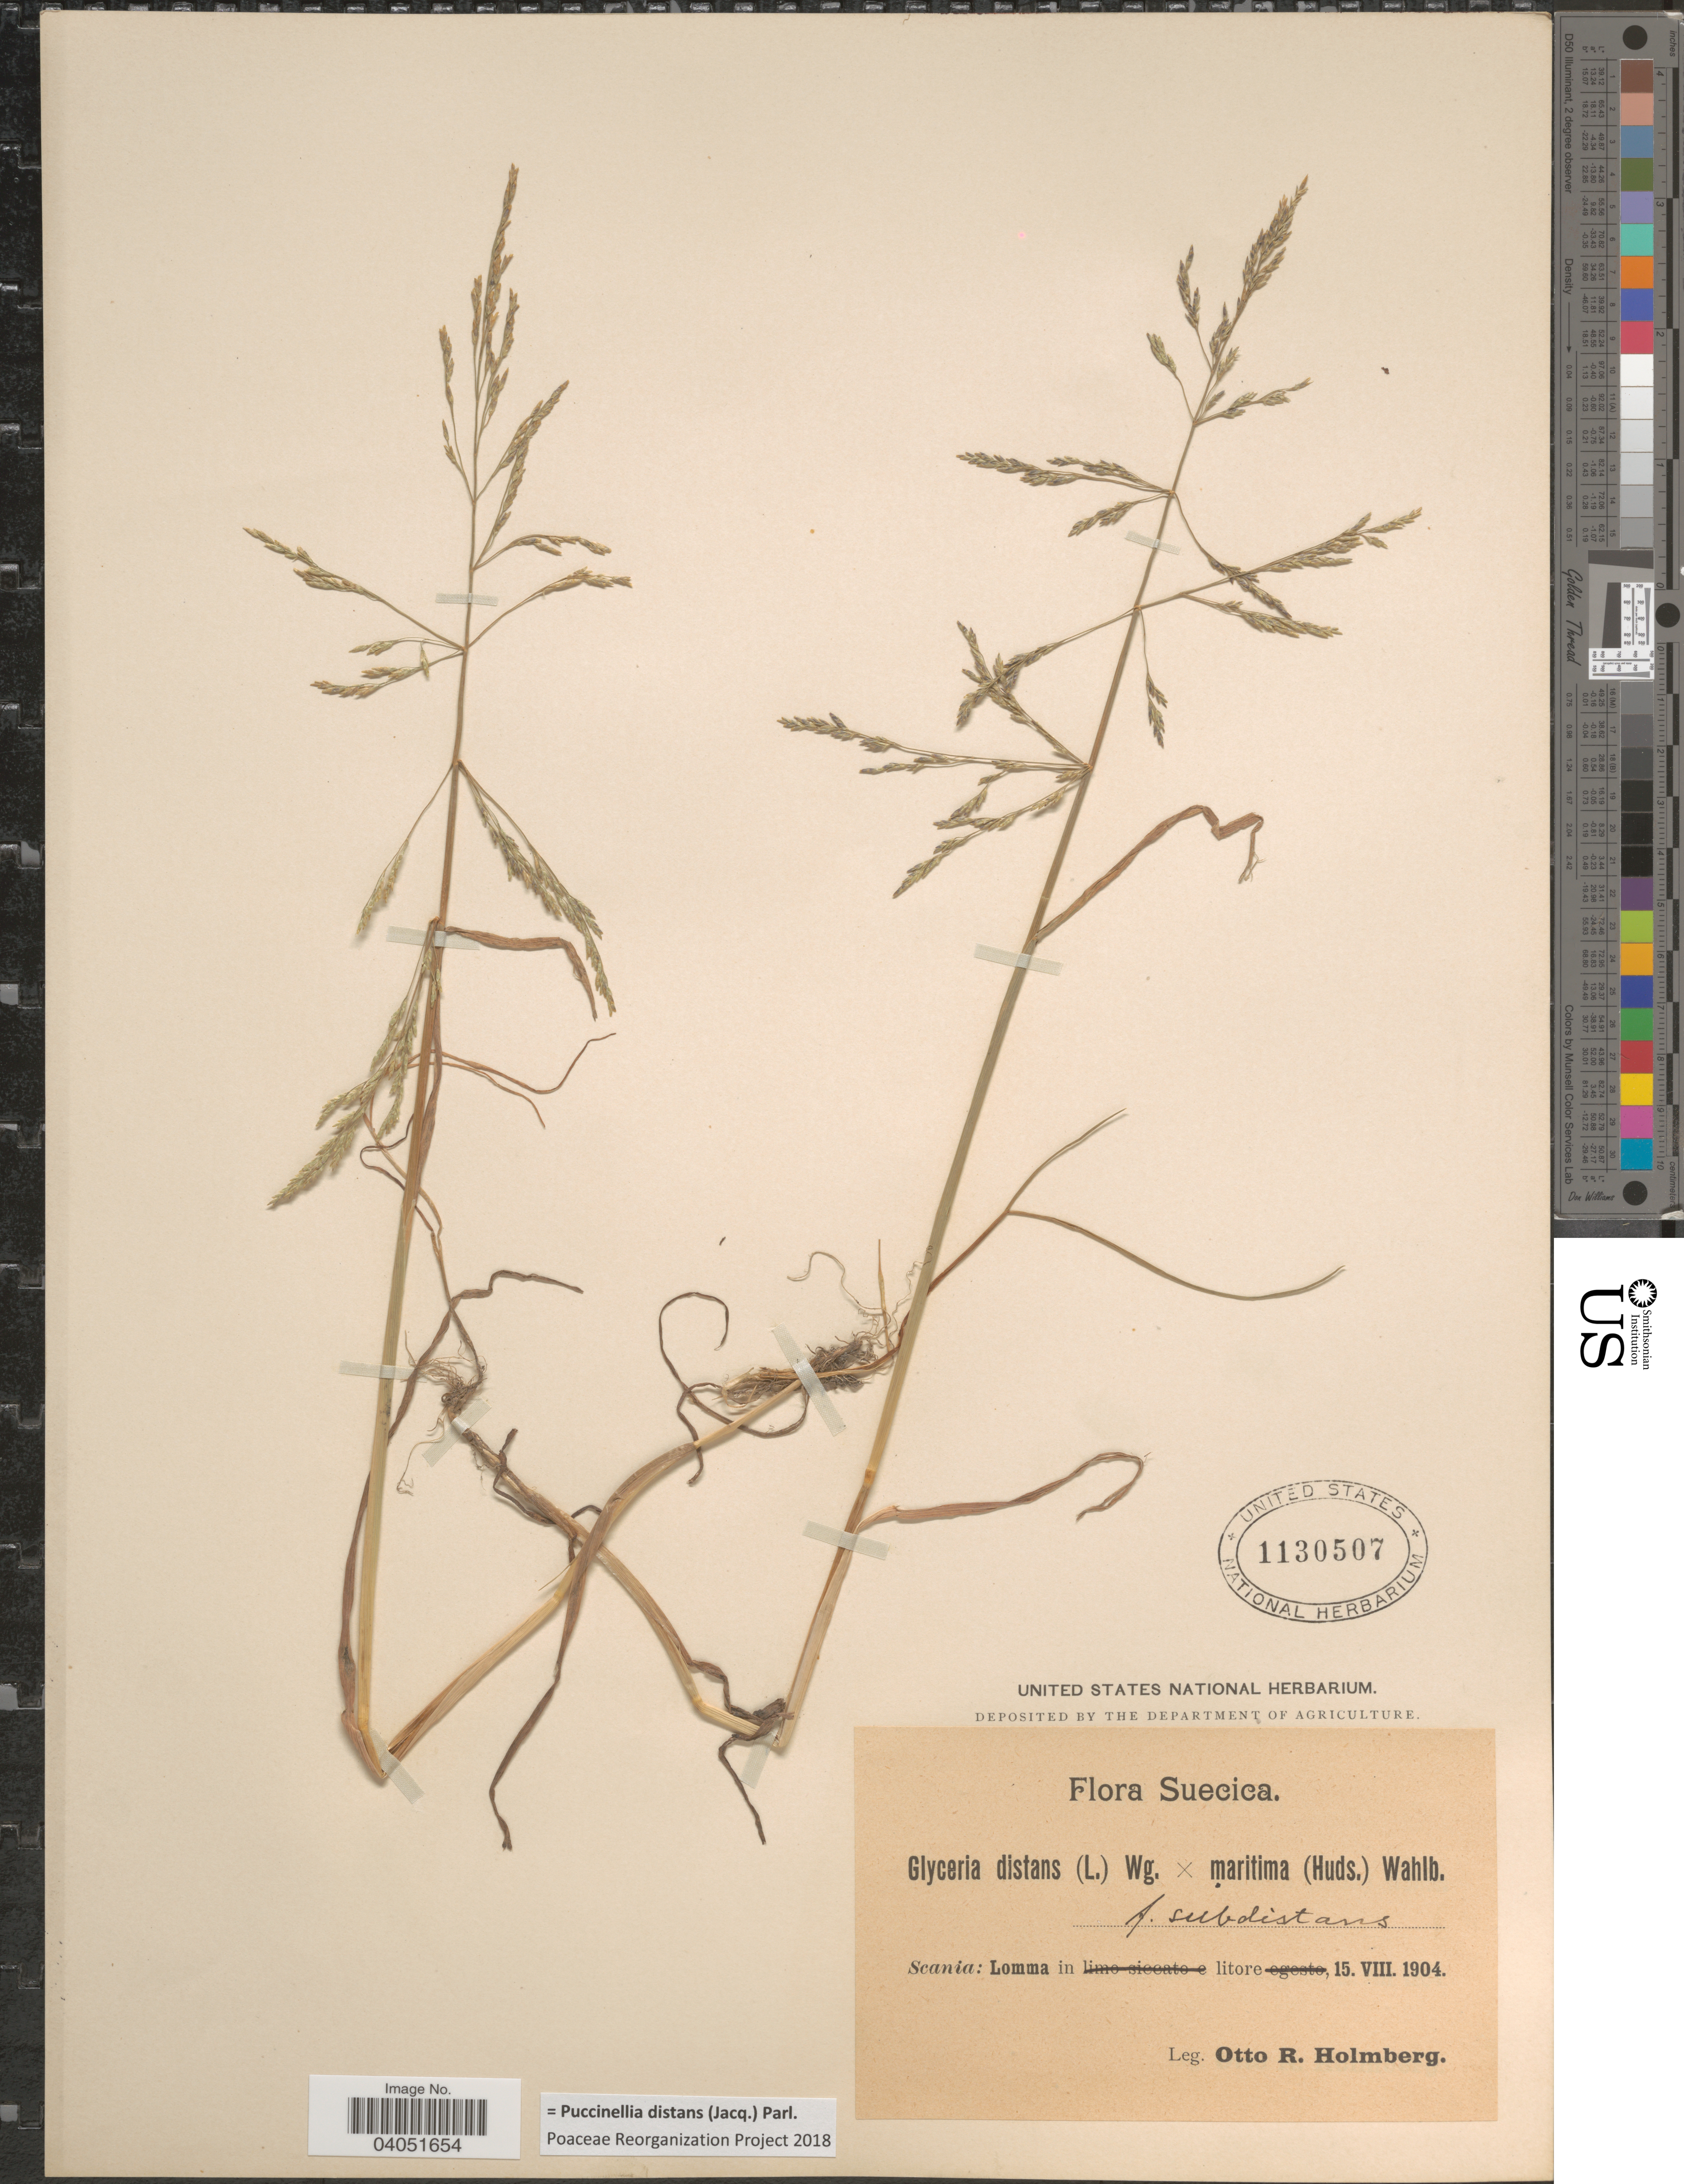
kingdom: Plantae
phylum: Tracheophyta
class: Liliopsida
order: Poales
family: Poaceae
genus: Puccinellia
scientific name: Puccinellia distans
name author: (Jacq.) Parl.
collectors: O. Holmberg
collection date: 1904-08-15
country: Sweden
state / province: Skåne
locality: Suecica. Scania: Lomma in litore.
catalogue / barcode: US 1130507